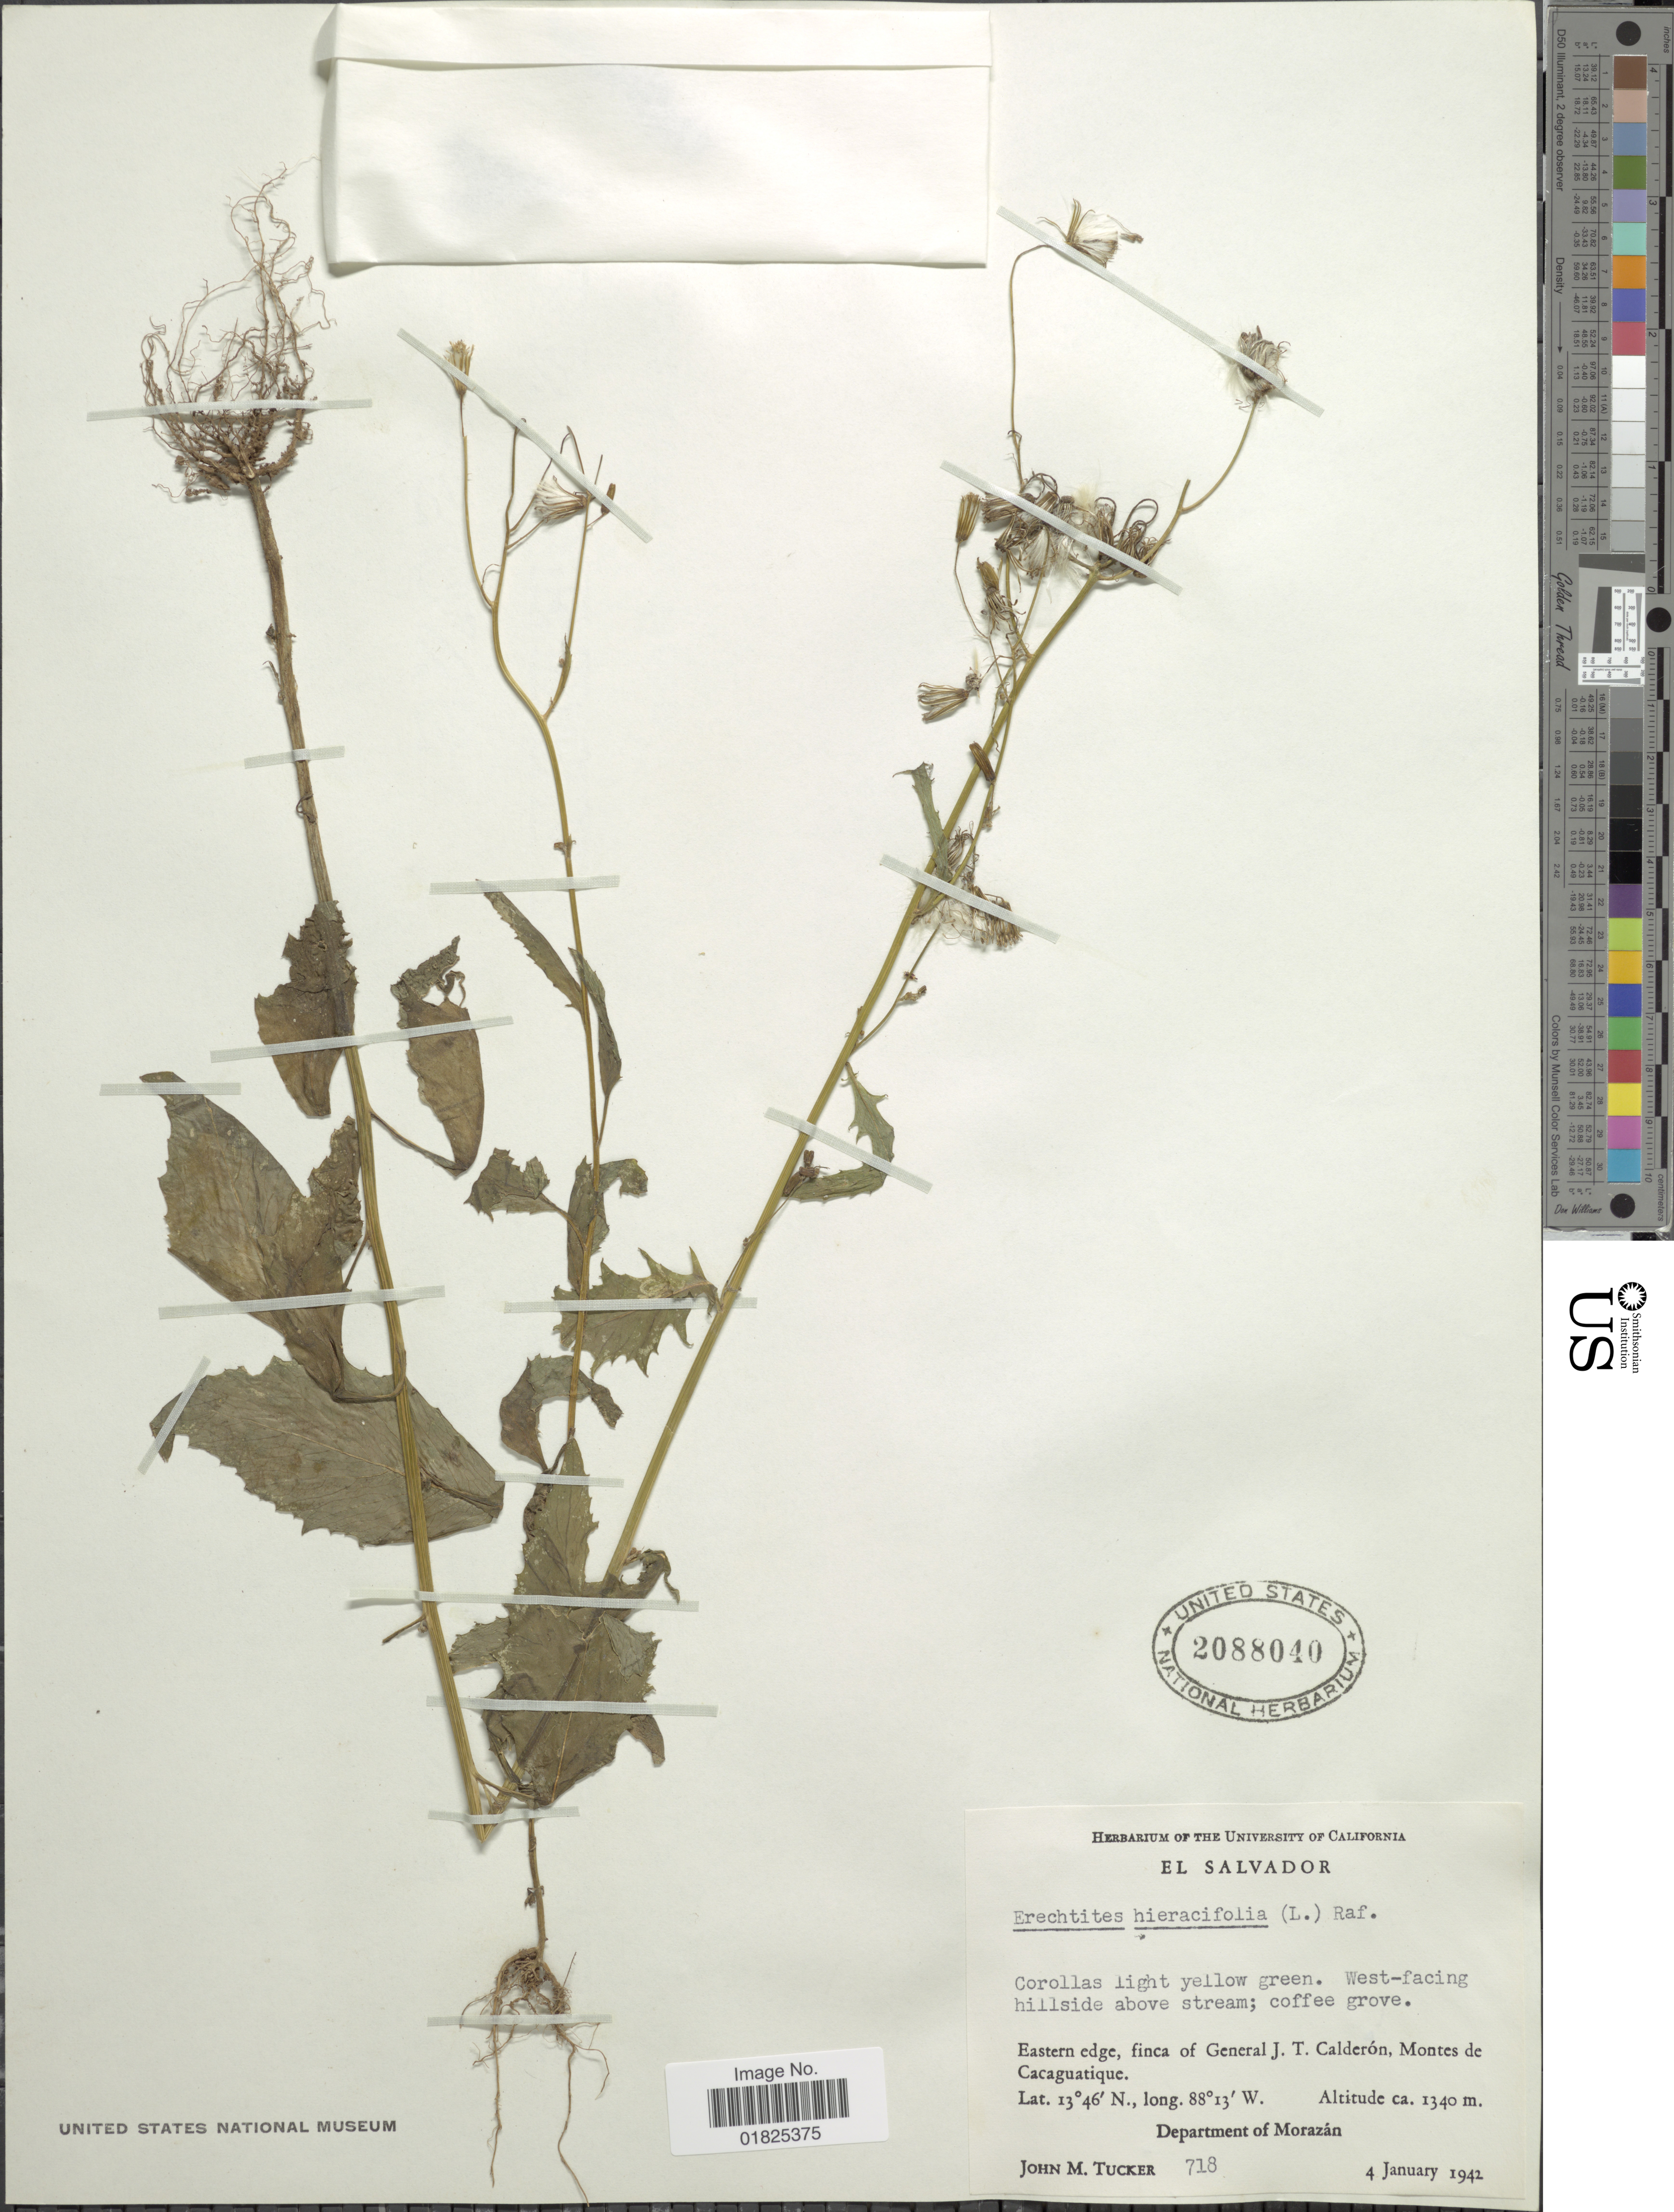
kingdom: Plantae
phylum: Tracheophyta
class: Magnoliopsida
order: Asterales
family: Asteraceae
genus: Erechtites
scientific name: Erechtites hieraciifolius var. cacaliodes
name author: (Fisch. ex Spreng.) Less. ex Griseb.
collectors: J. M. Tucker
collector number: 718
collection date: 1942-01-04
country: El Salvador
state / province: Morazan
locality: Eastern edge, finca of General J. T. Calderon, Montes de Cacaguatique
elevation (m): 1340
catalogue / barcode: US 2088040